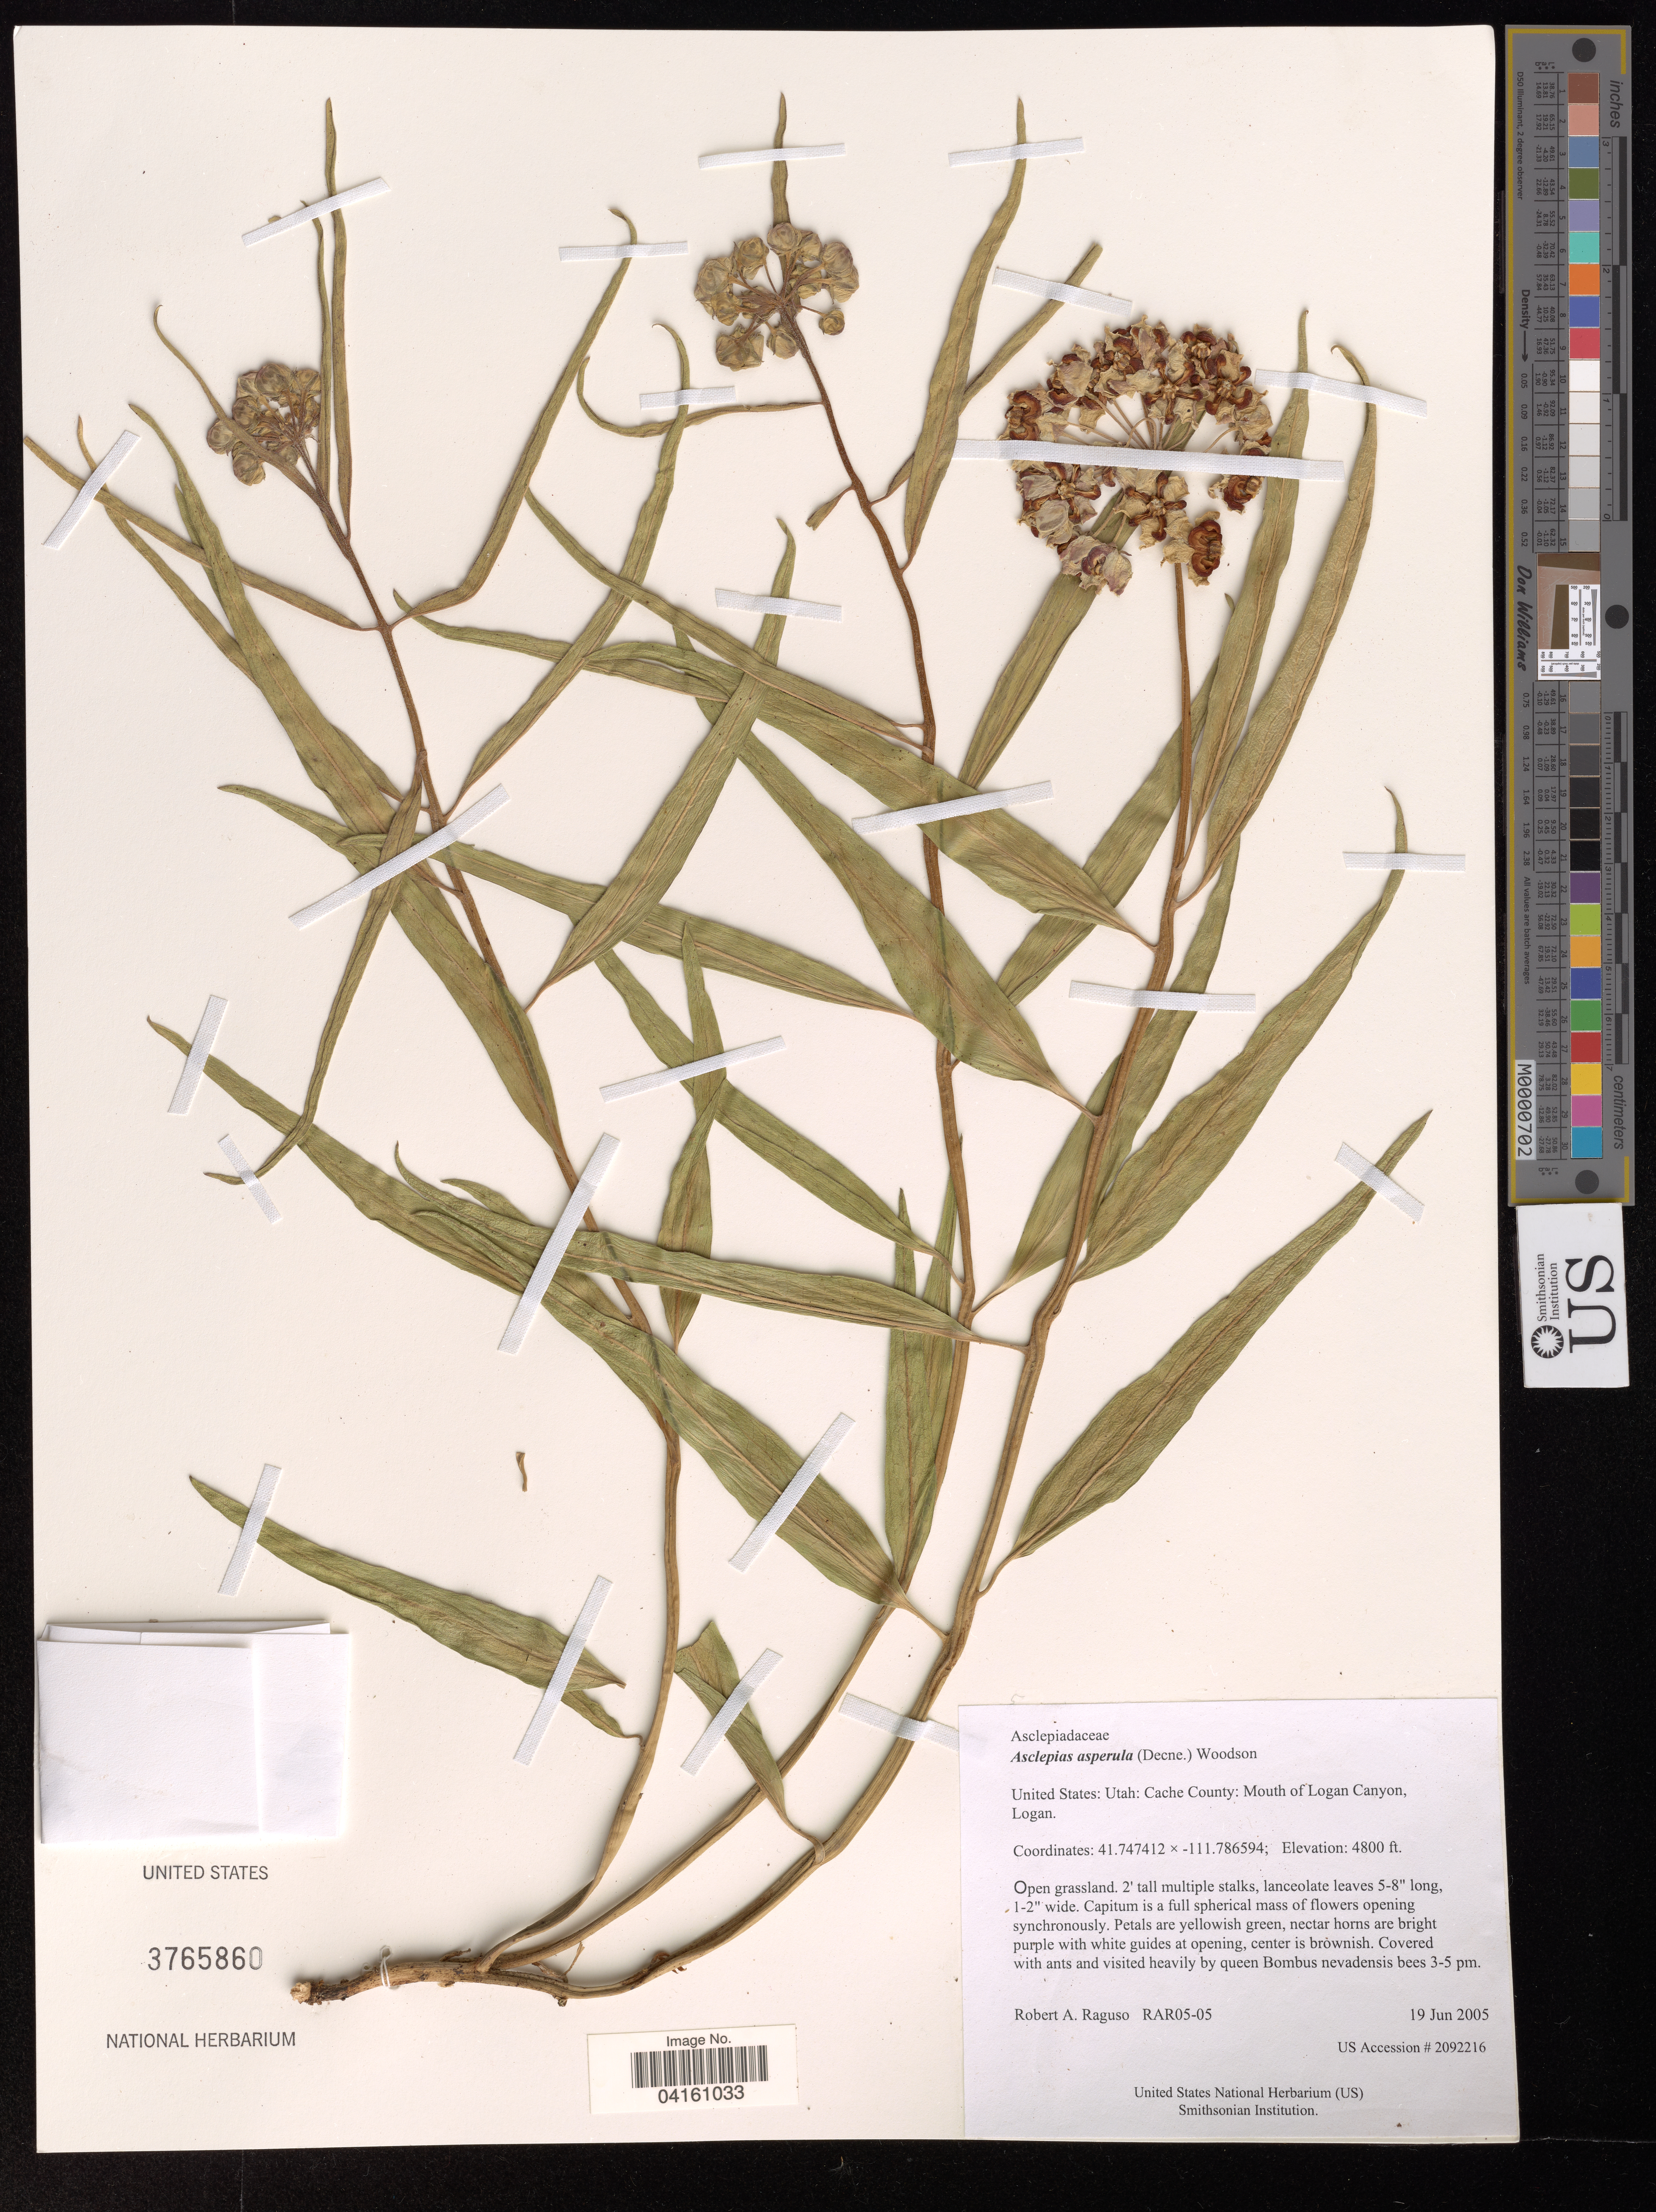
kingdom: Plantae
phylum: Tracheophyta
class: Magnoliopsida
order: Gentianales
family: Apocynaceae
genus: Asclepias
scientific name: Asclepias asperula subsp. asperula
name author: (Decne.) Woodson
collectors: R. Raguso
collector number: RAR05-05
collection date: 2005-06-19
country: United States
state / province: Utah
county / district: Cache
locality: Mouth of Logan Canyon, Logan.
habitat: open grassland.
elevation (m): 1463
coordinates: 41.747412, -111.786594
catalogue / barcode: US 3765860